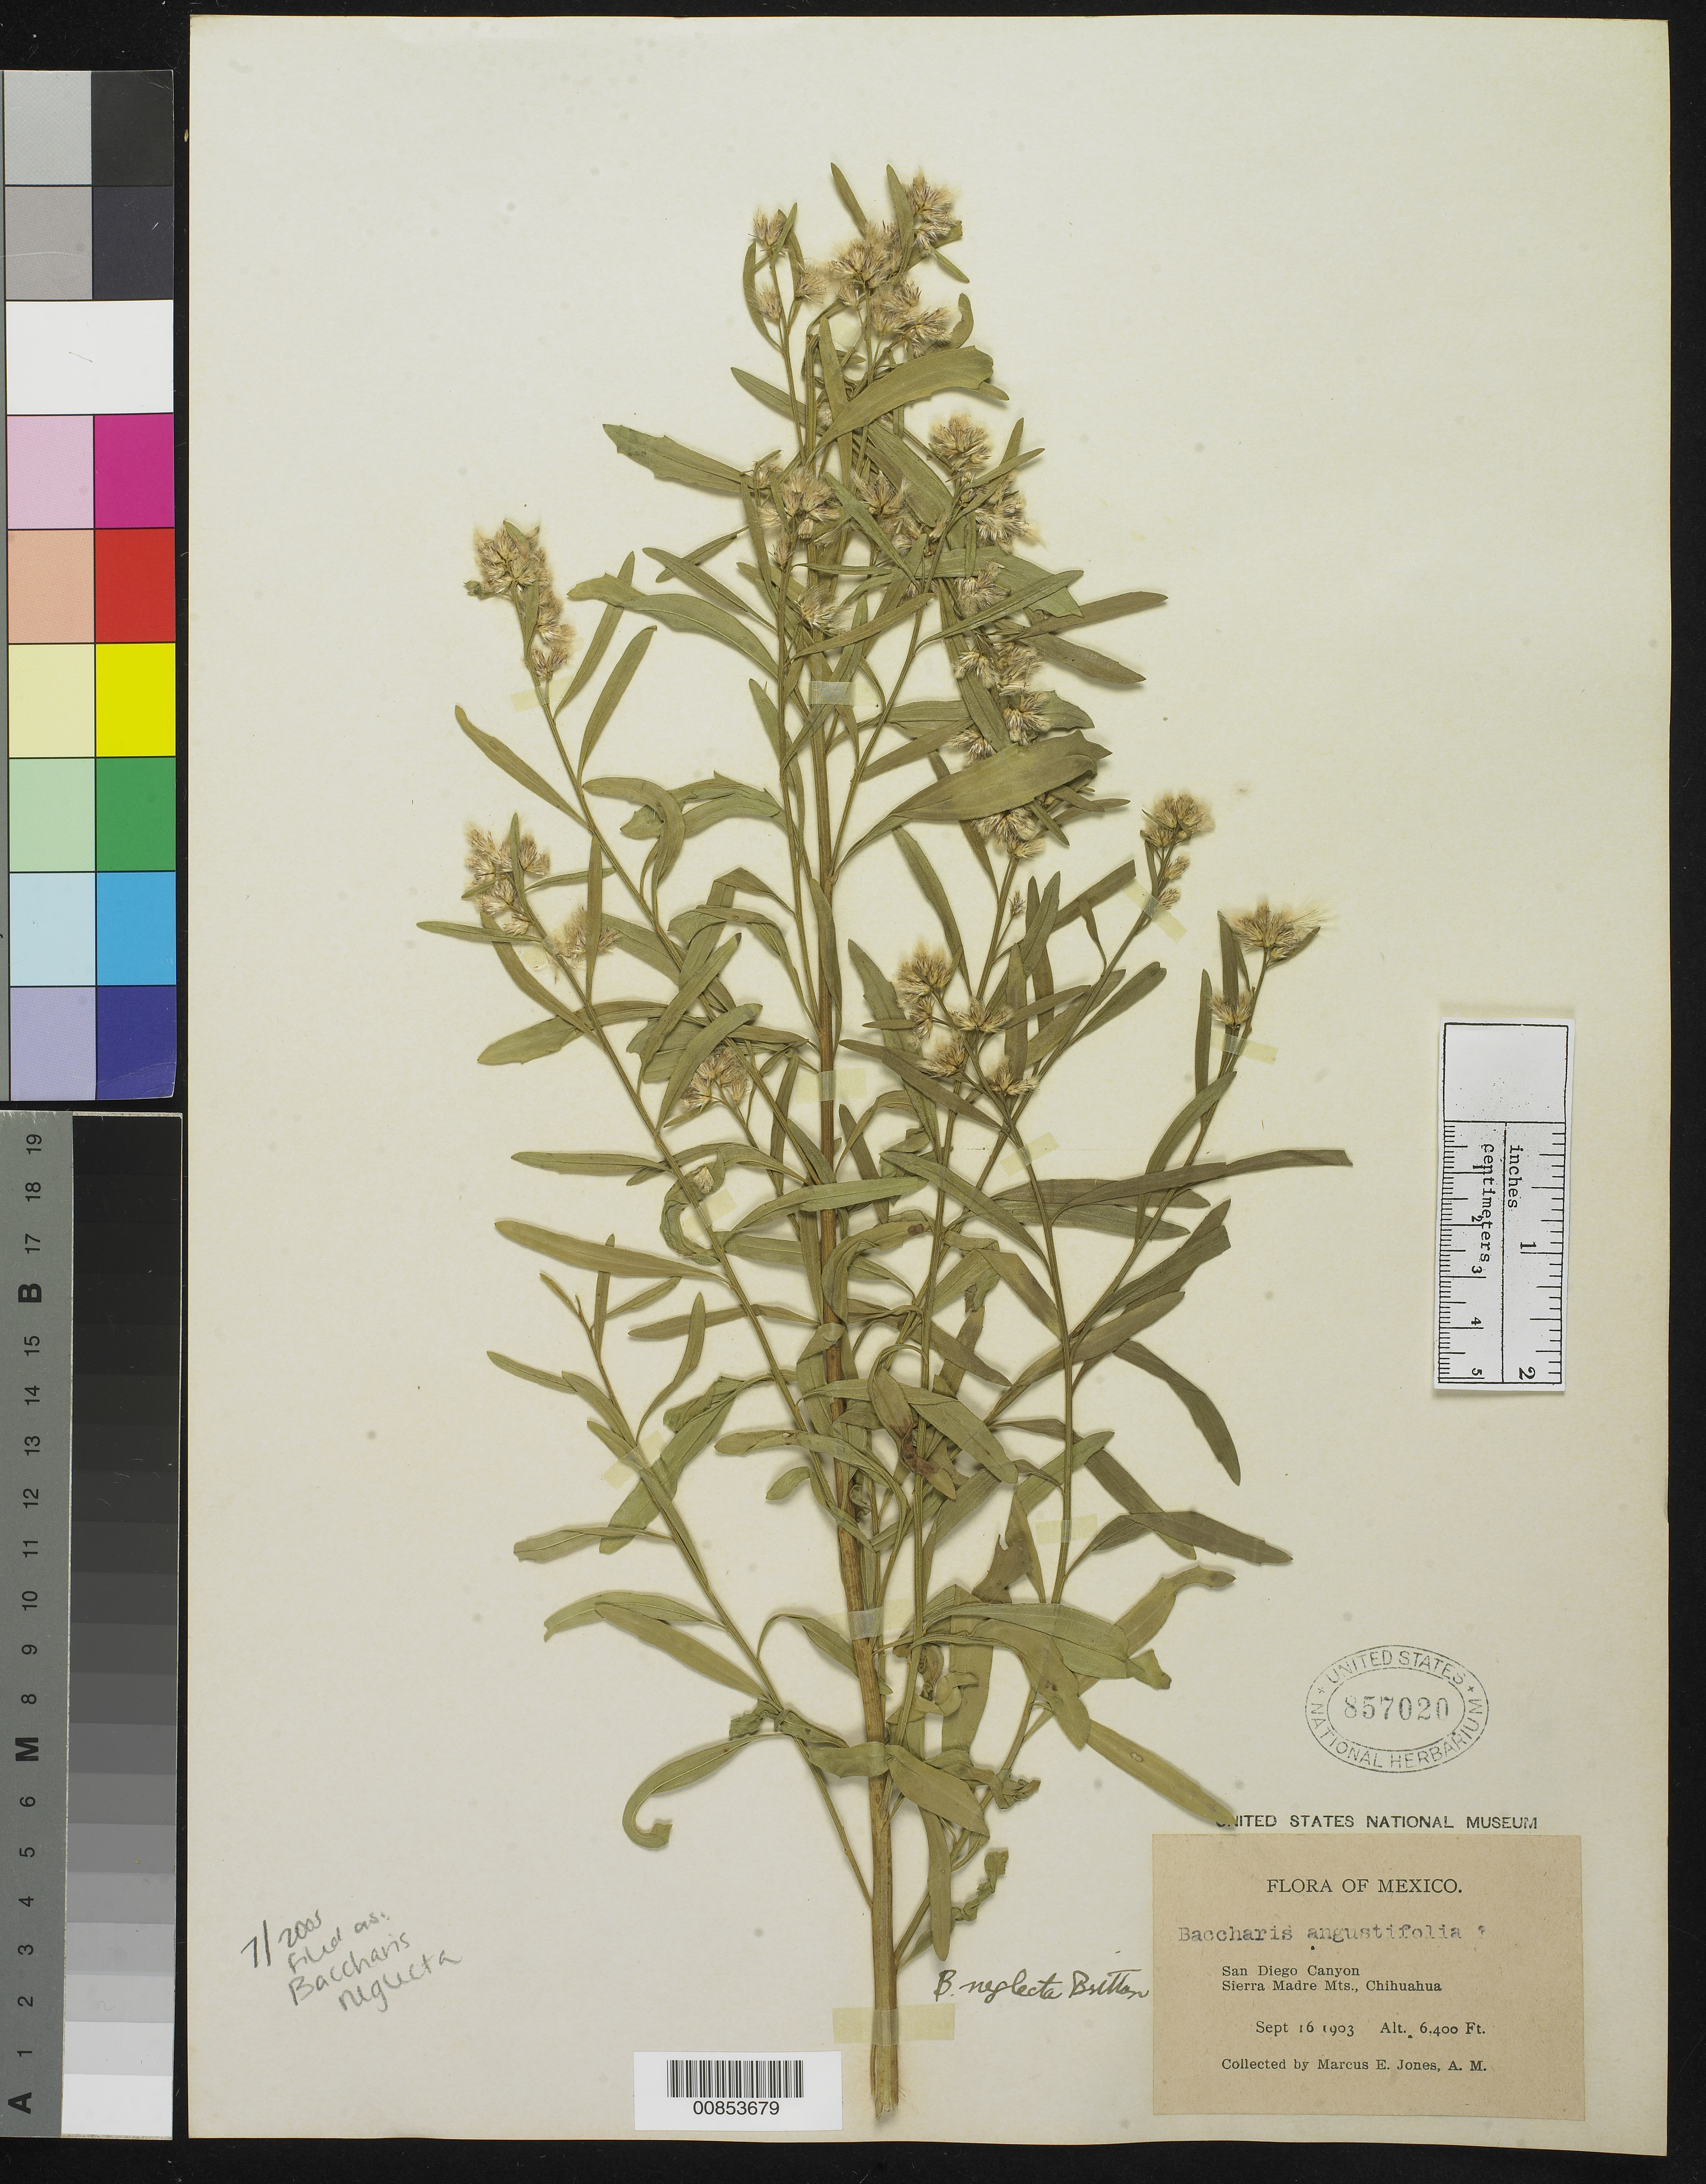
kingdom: Plantae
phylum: Tracheophyta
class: Magnoliopsida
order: Asterales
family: Asteraceae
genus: Baccharis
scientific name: Baccharis neglecta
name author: Britton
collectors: M. E. Jones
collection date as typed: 16 Sep 1903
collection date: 1903-09-16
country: Mexico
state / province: Chihuahua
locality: San Diego Canyon, Sierra Madre Mts., Chihuahua.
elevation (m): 1951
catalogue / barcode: US 857020